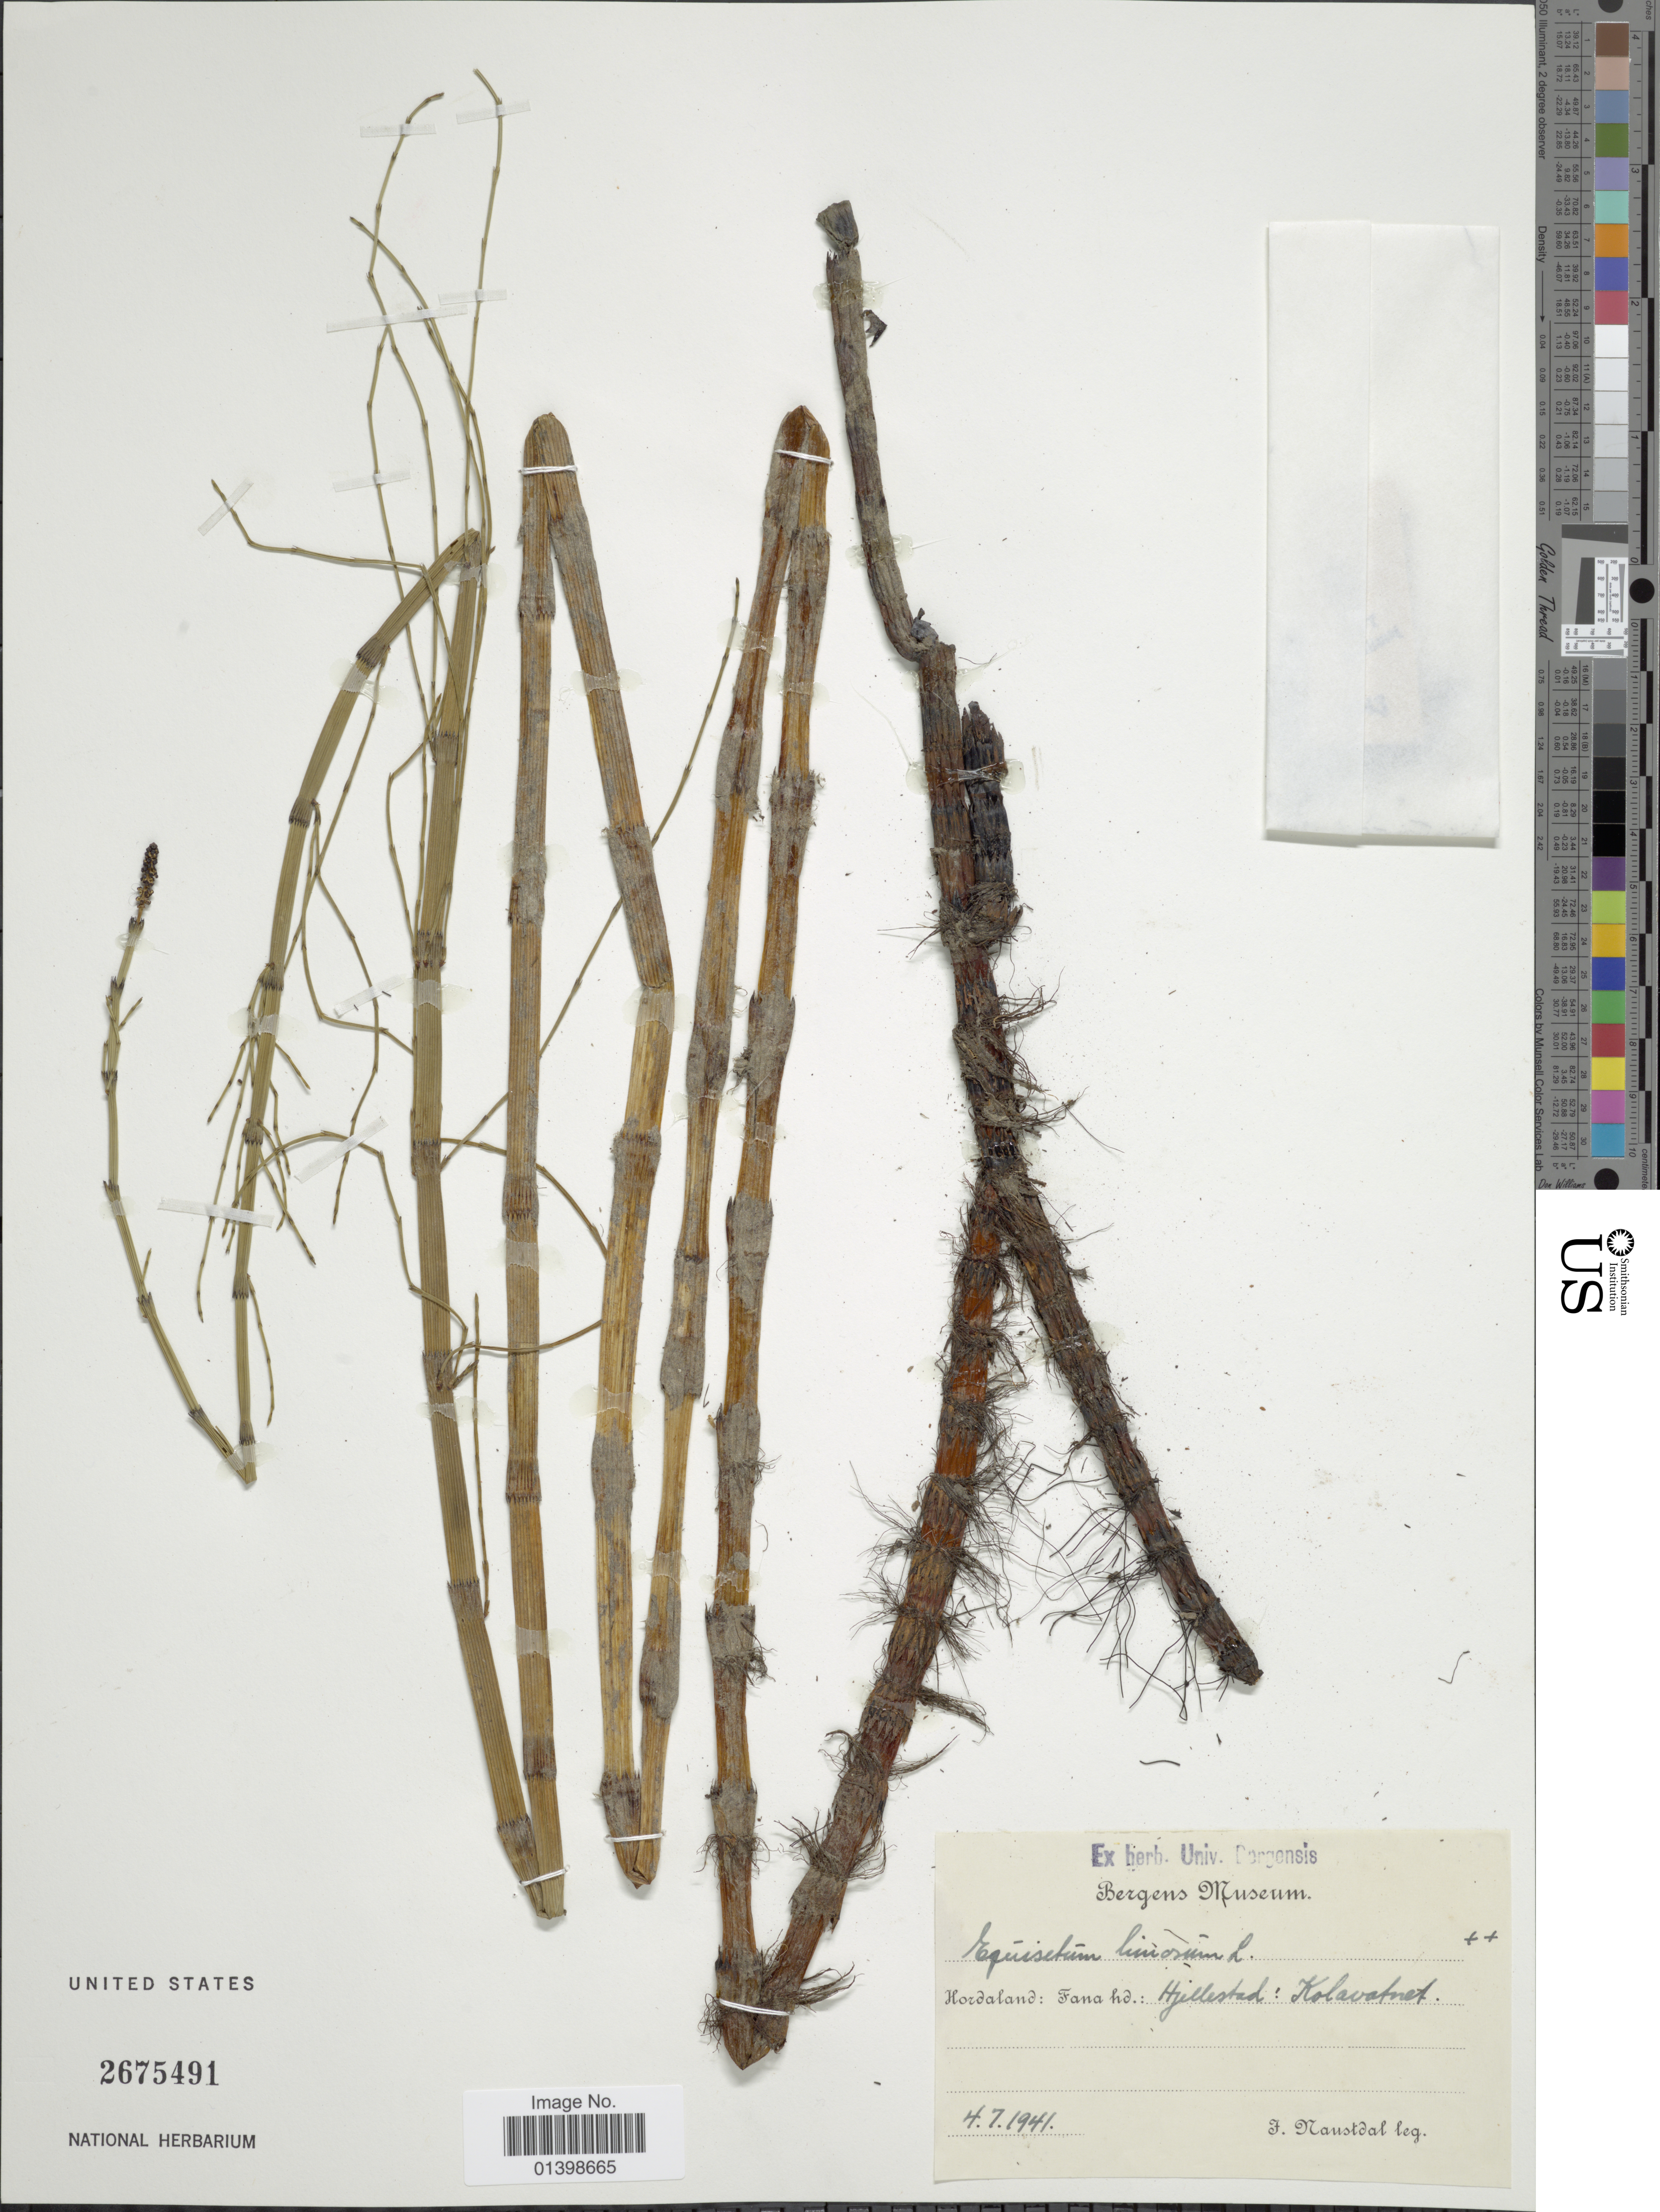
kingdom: Plantae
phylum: Tracheophyta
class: Polypodiopsida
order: Equisetales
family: Equisetaceae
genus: Equisetum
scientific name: Equisetum fluviatile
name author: L.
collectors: F. Nanstdal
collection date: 1941-07-04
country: Norway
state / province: Hordaland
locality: Fana hd Hjellestad: Kolavatnet.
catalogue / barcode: US 2675491